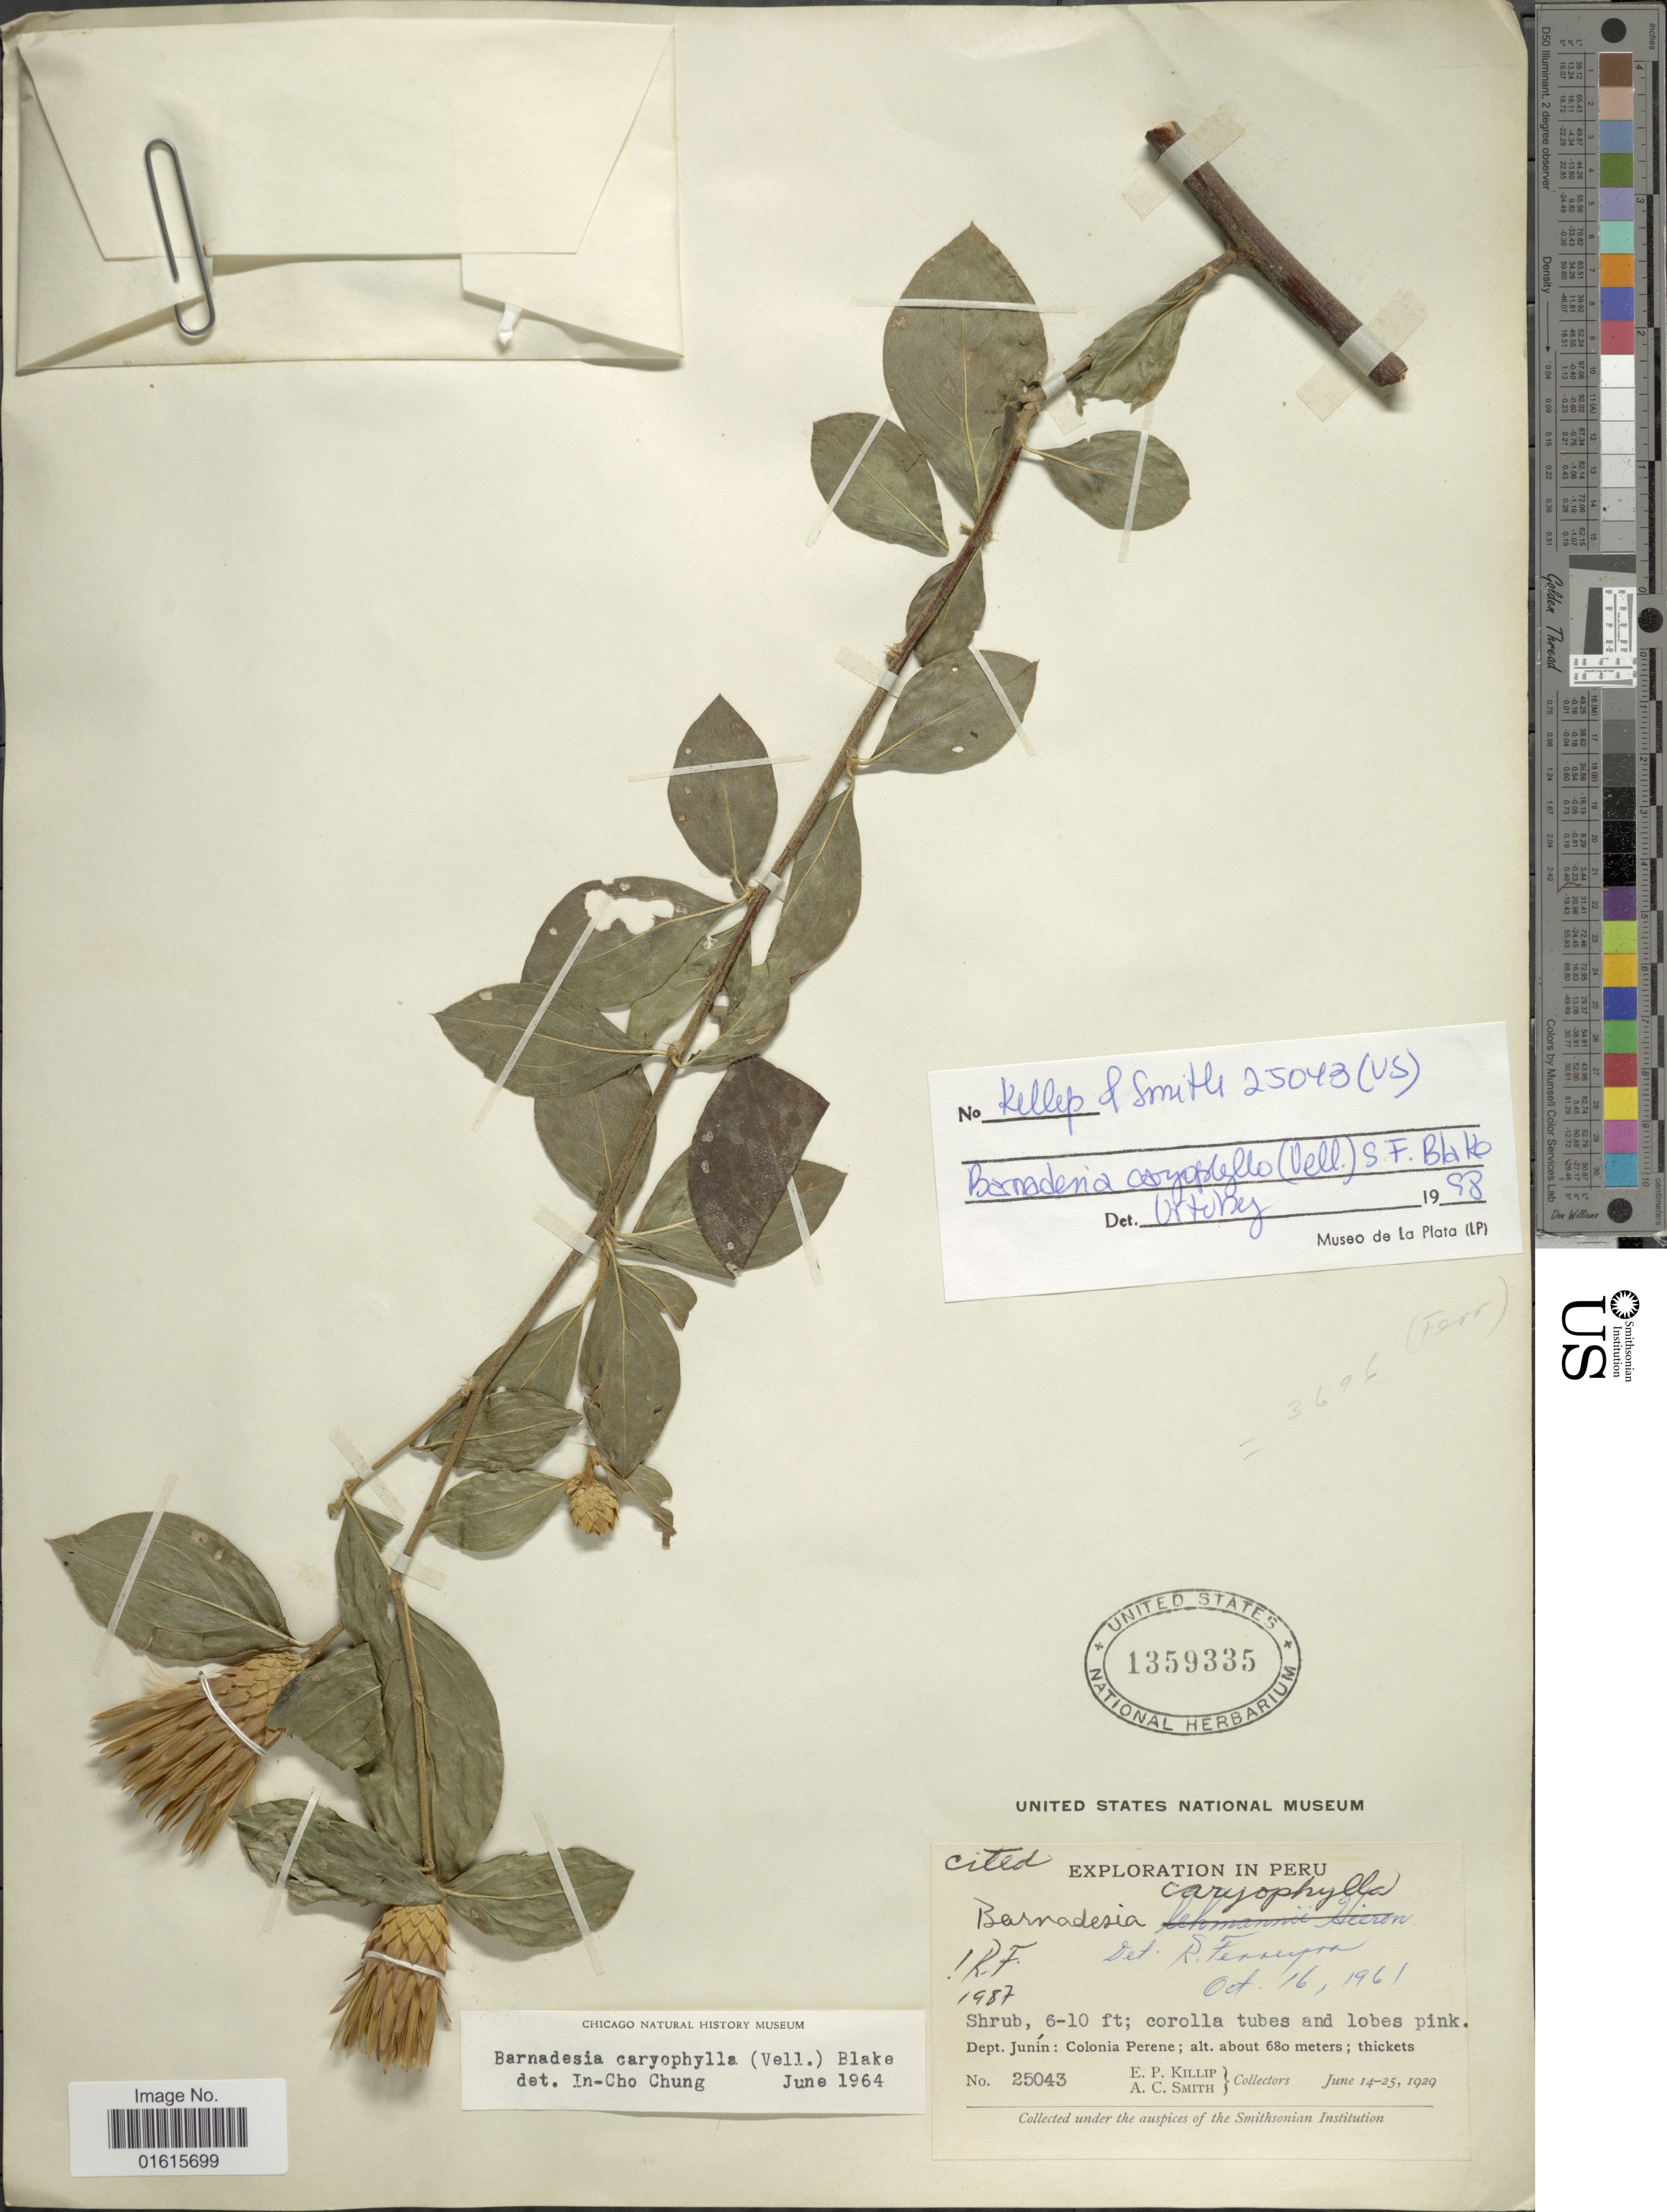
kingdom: Plantae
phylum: Tracheophyta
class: Magnoliopsida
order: Asterales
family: Asteraceae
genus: Barnadesia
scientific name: Barnadesia caryophylla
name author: (Vell.) S.F. Blake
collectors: E. P. Killip & A. C. Smith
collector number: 25043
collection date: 1929-06-14/1929-06-25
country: Peru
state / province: Junín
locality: Colonia Perene; thickets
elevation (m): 680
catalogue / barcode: US 1359335